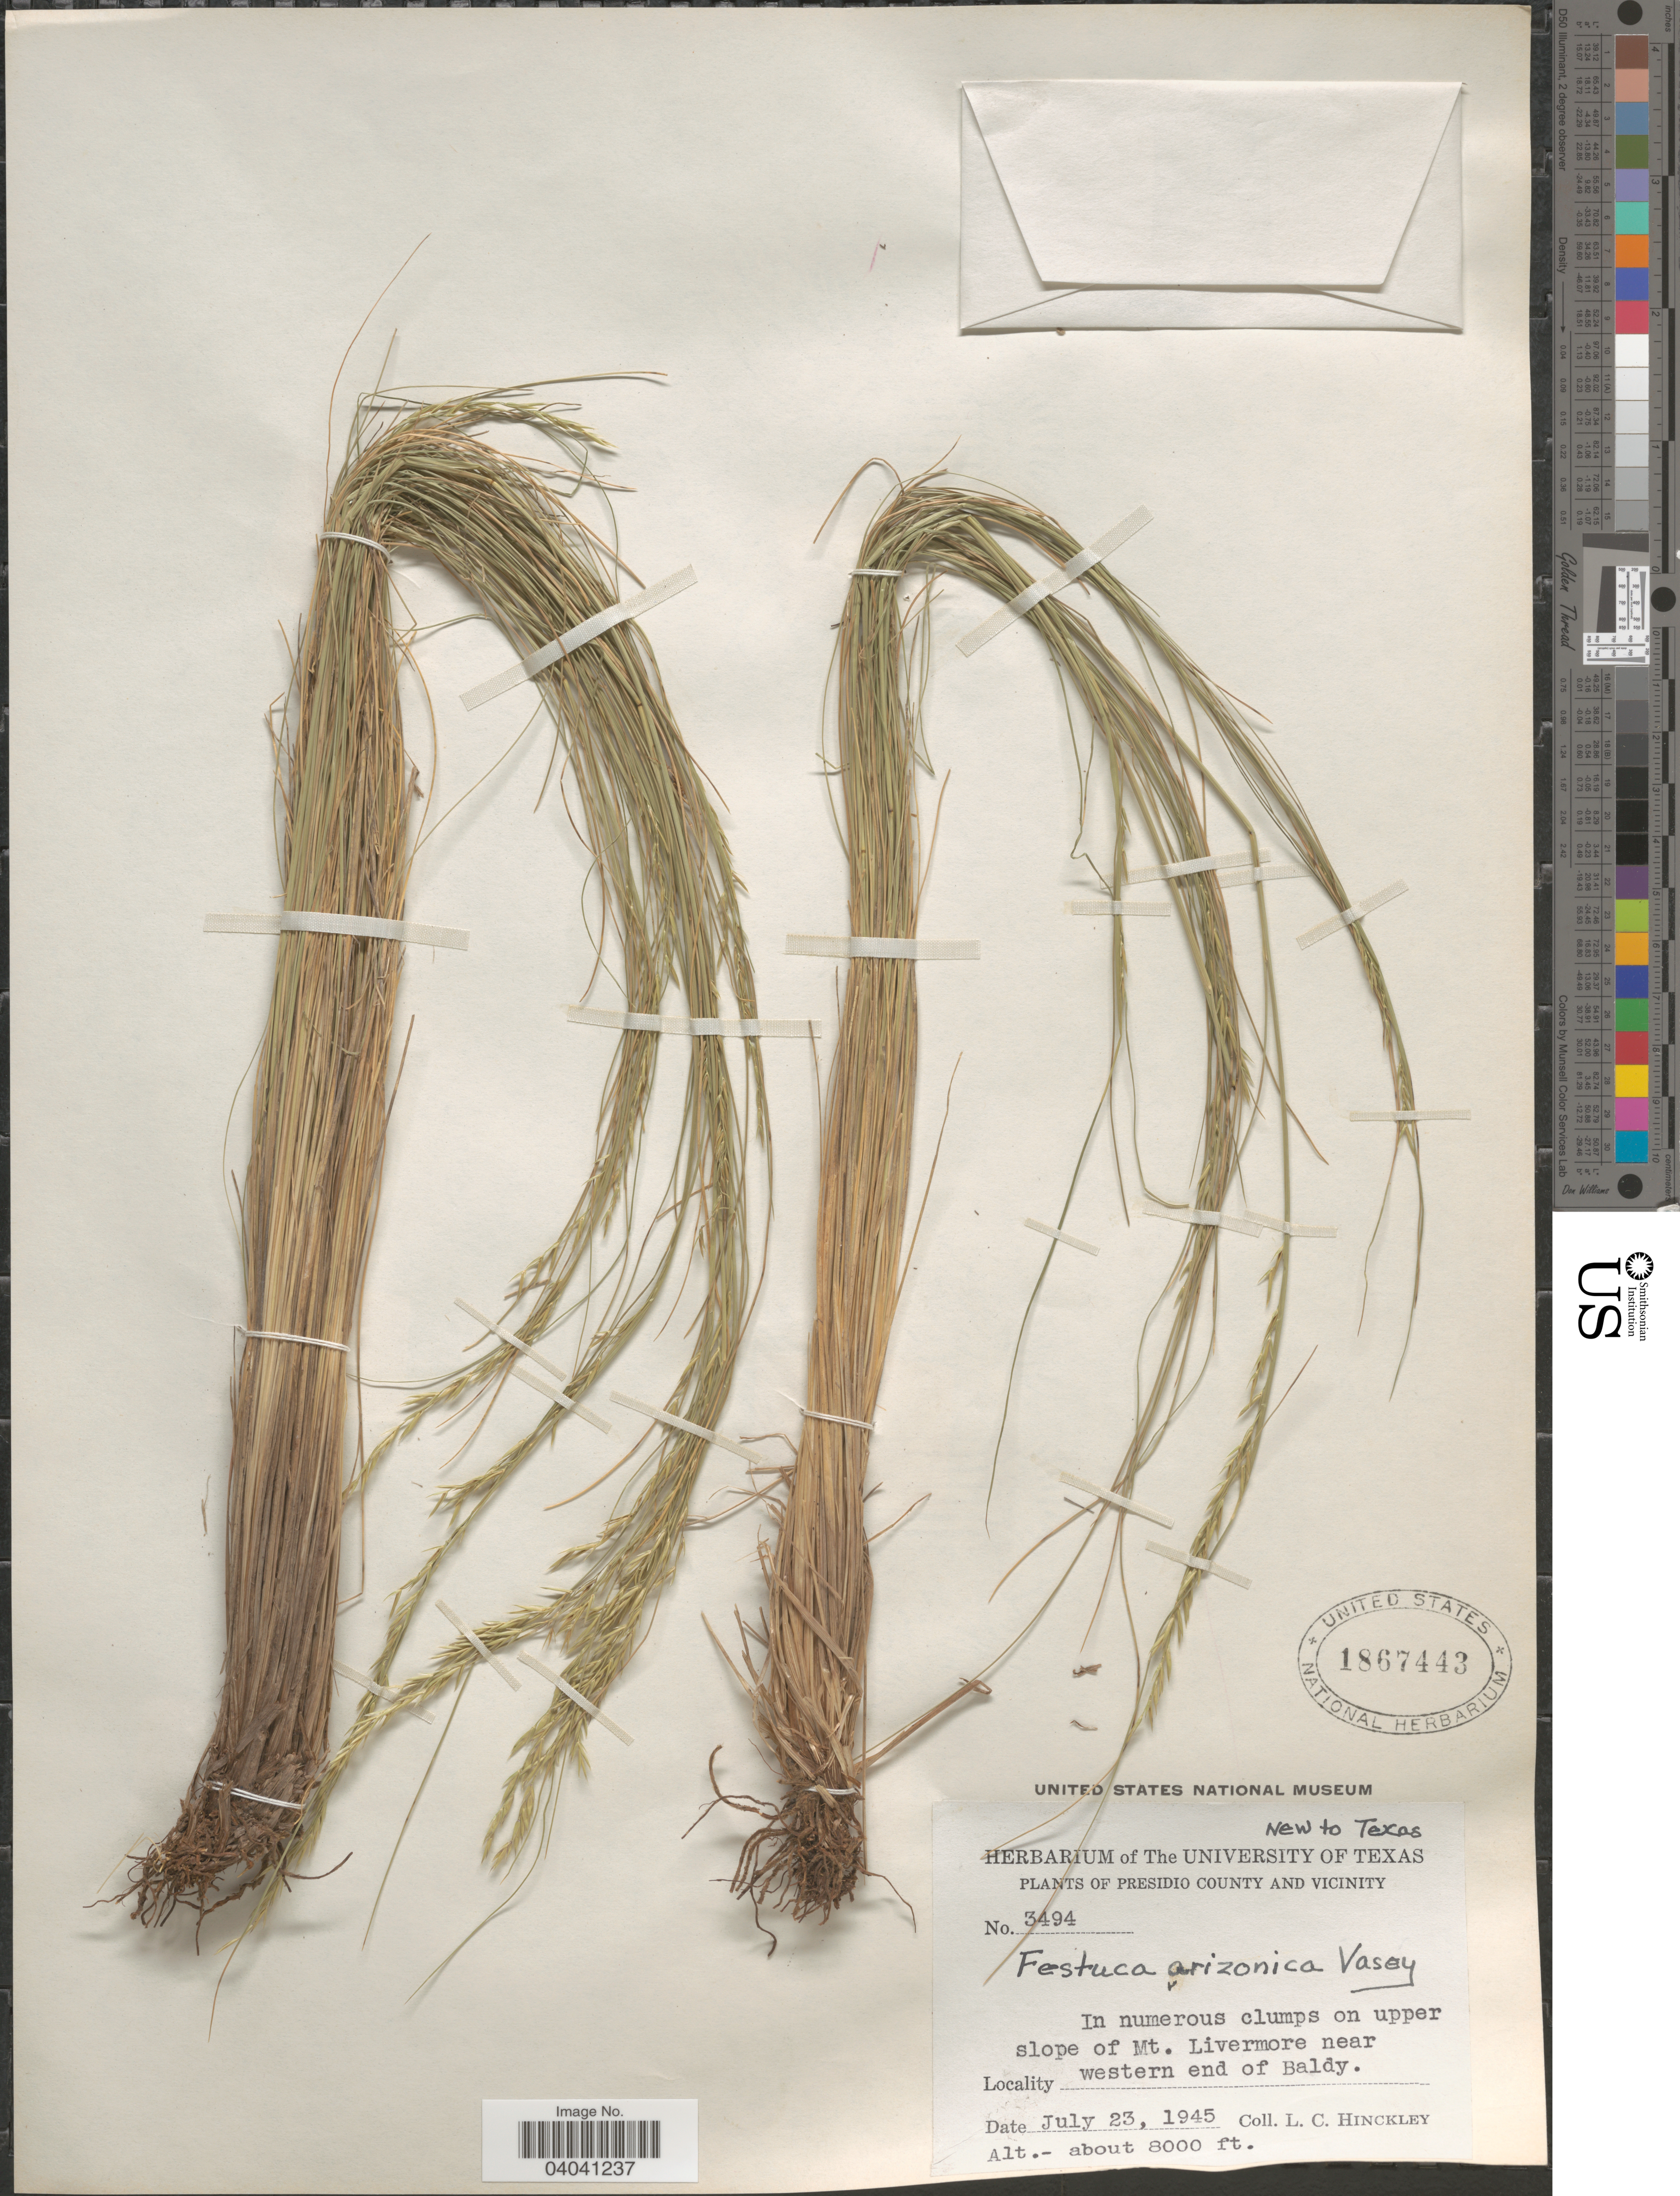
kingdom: Plantae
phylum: Tracheophyta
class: Liliopsida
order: Poales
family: Poaceae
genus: Festuca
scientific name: Festuca arizonica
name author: Vasey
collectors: L. Hinckley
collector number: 3494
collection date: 1945-07-23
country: United States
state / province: Texas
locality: Presidio County and vicinity. In numerous clumps on upper slope of Mt. Livermore near western end of Baldy.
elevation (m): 2438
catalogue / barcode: US 1867443